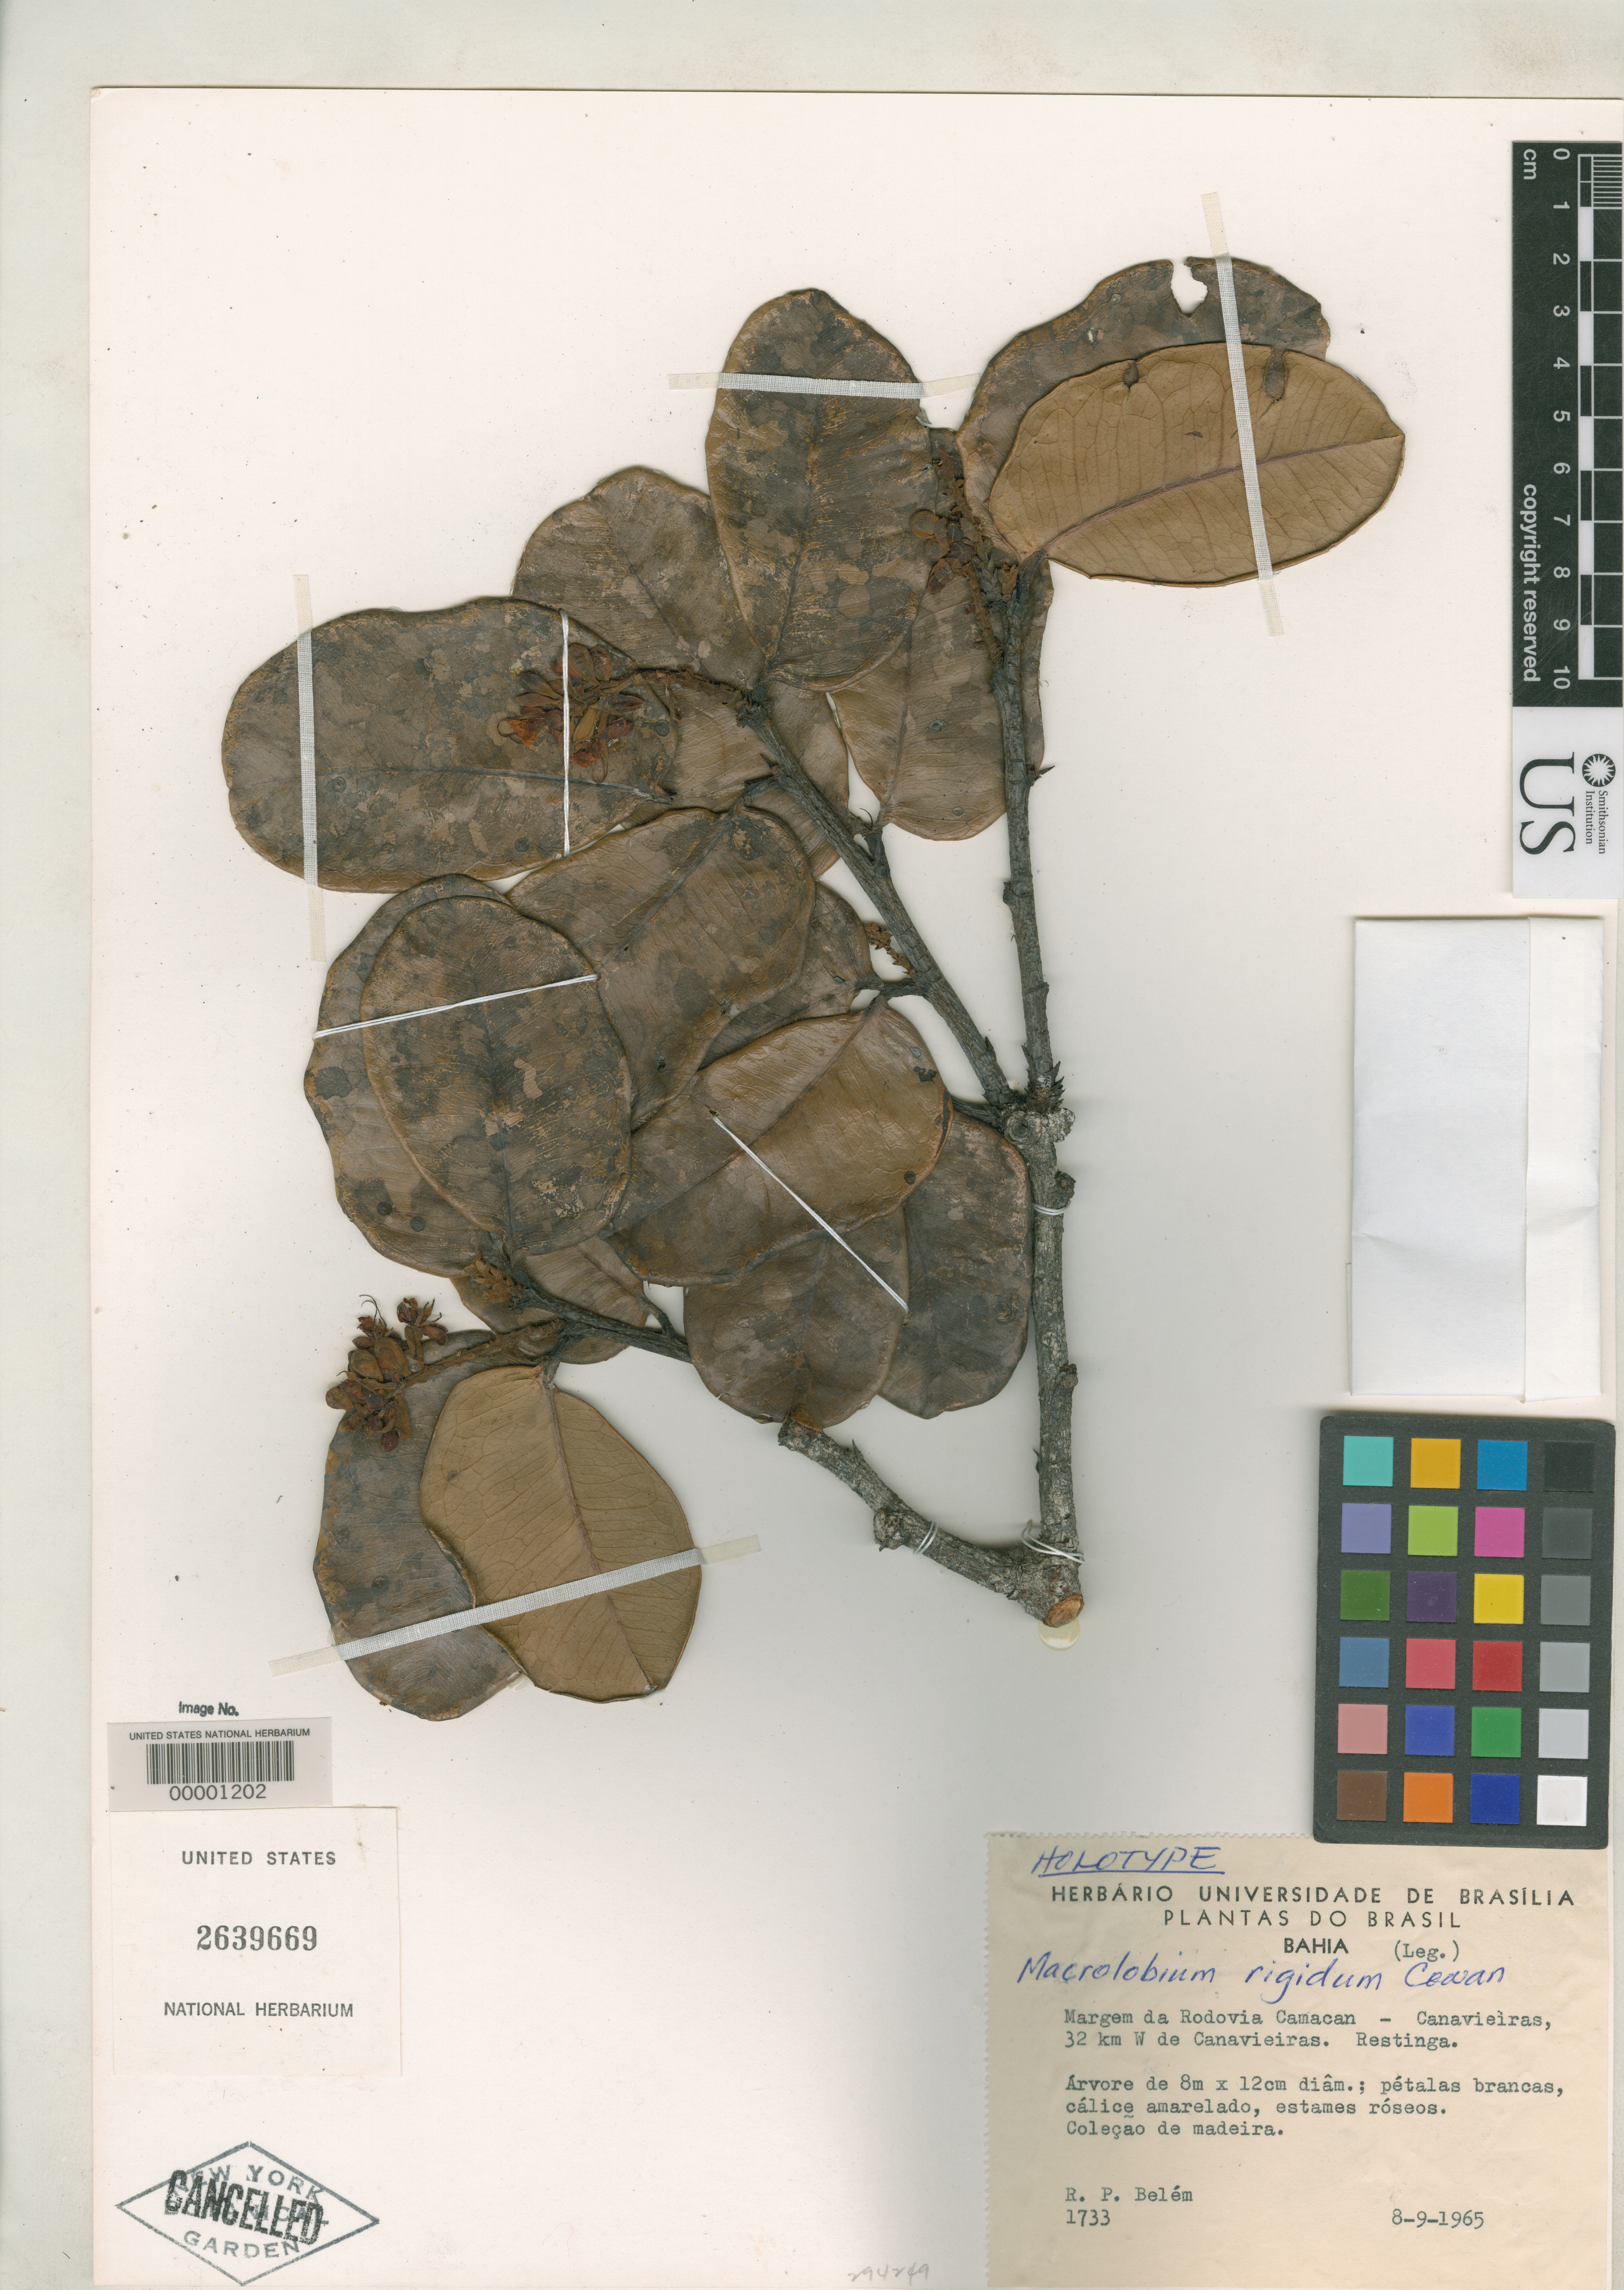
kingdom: Plantae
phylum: Tracheophyta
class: Magnoliopsida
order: Fabales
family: Fabaceae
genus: Macrolobium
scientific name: Macrolobium rigidum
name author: R.S. Cowan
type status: Holotype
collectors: R. P. Belém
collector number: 1733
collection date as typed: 08 Sep 1965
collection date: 1965-09-08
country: Brazil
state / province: Bahia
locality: Road Camacan to Canavieiras, 32 km. W of Canavieiras.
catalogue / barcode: US 2639669